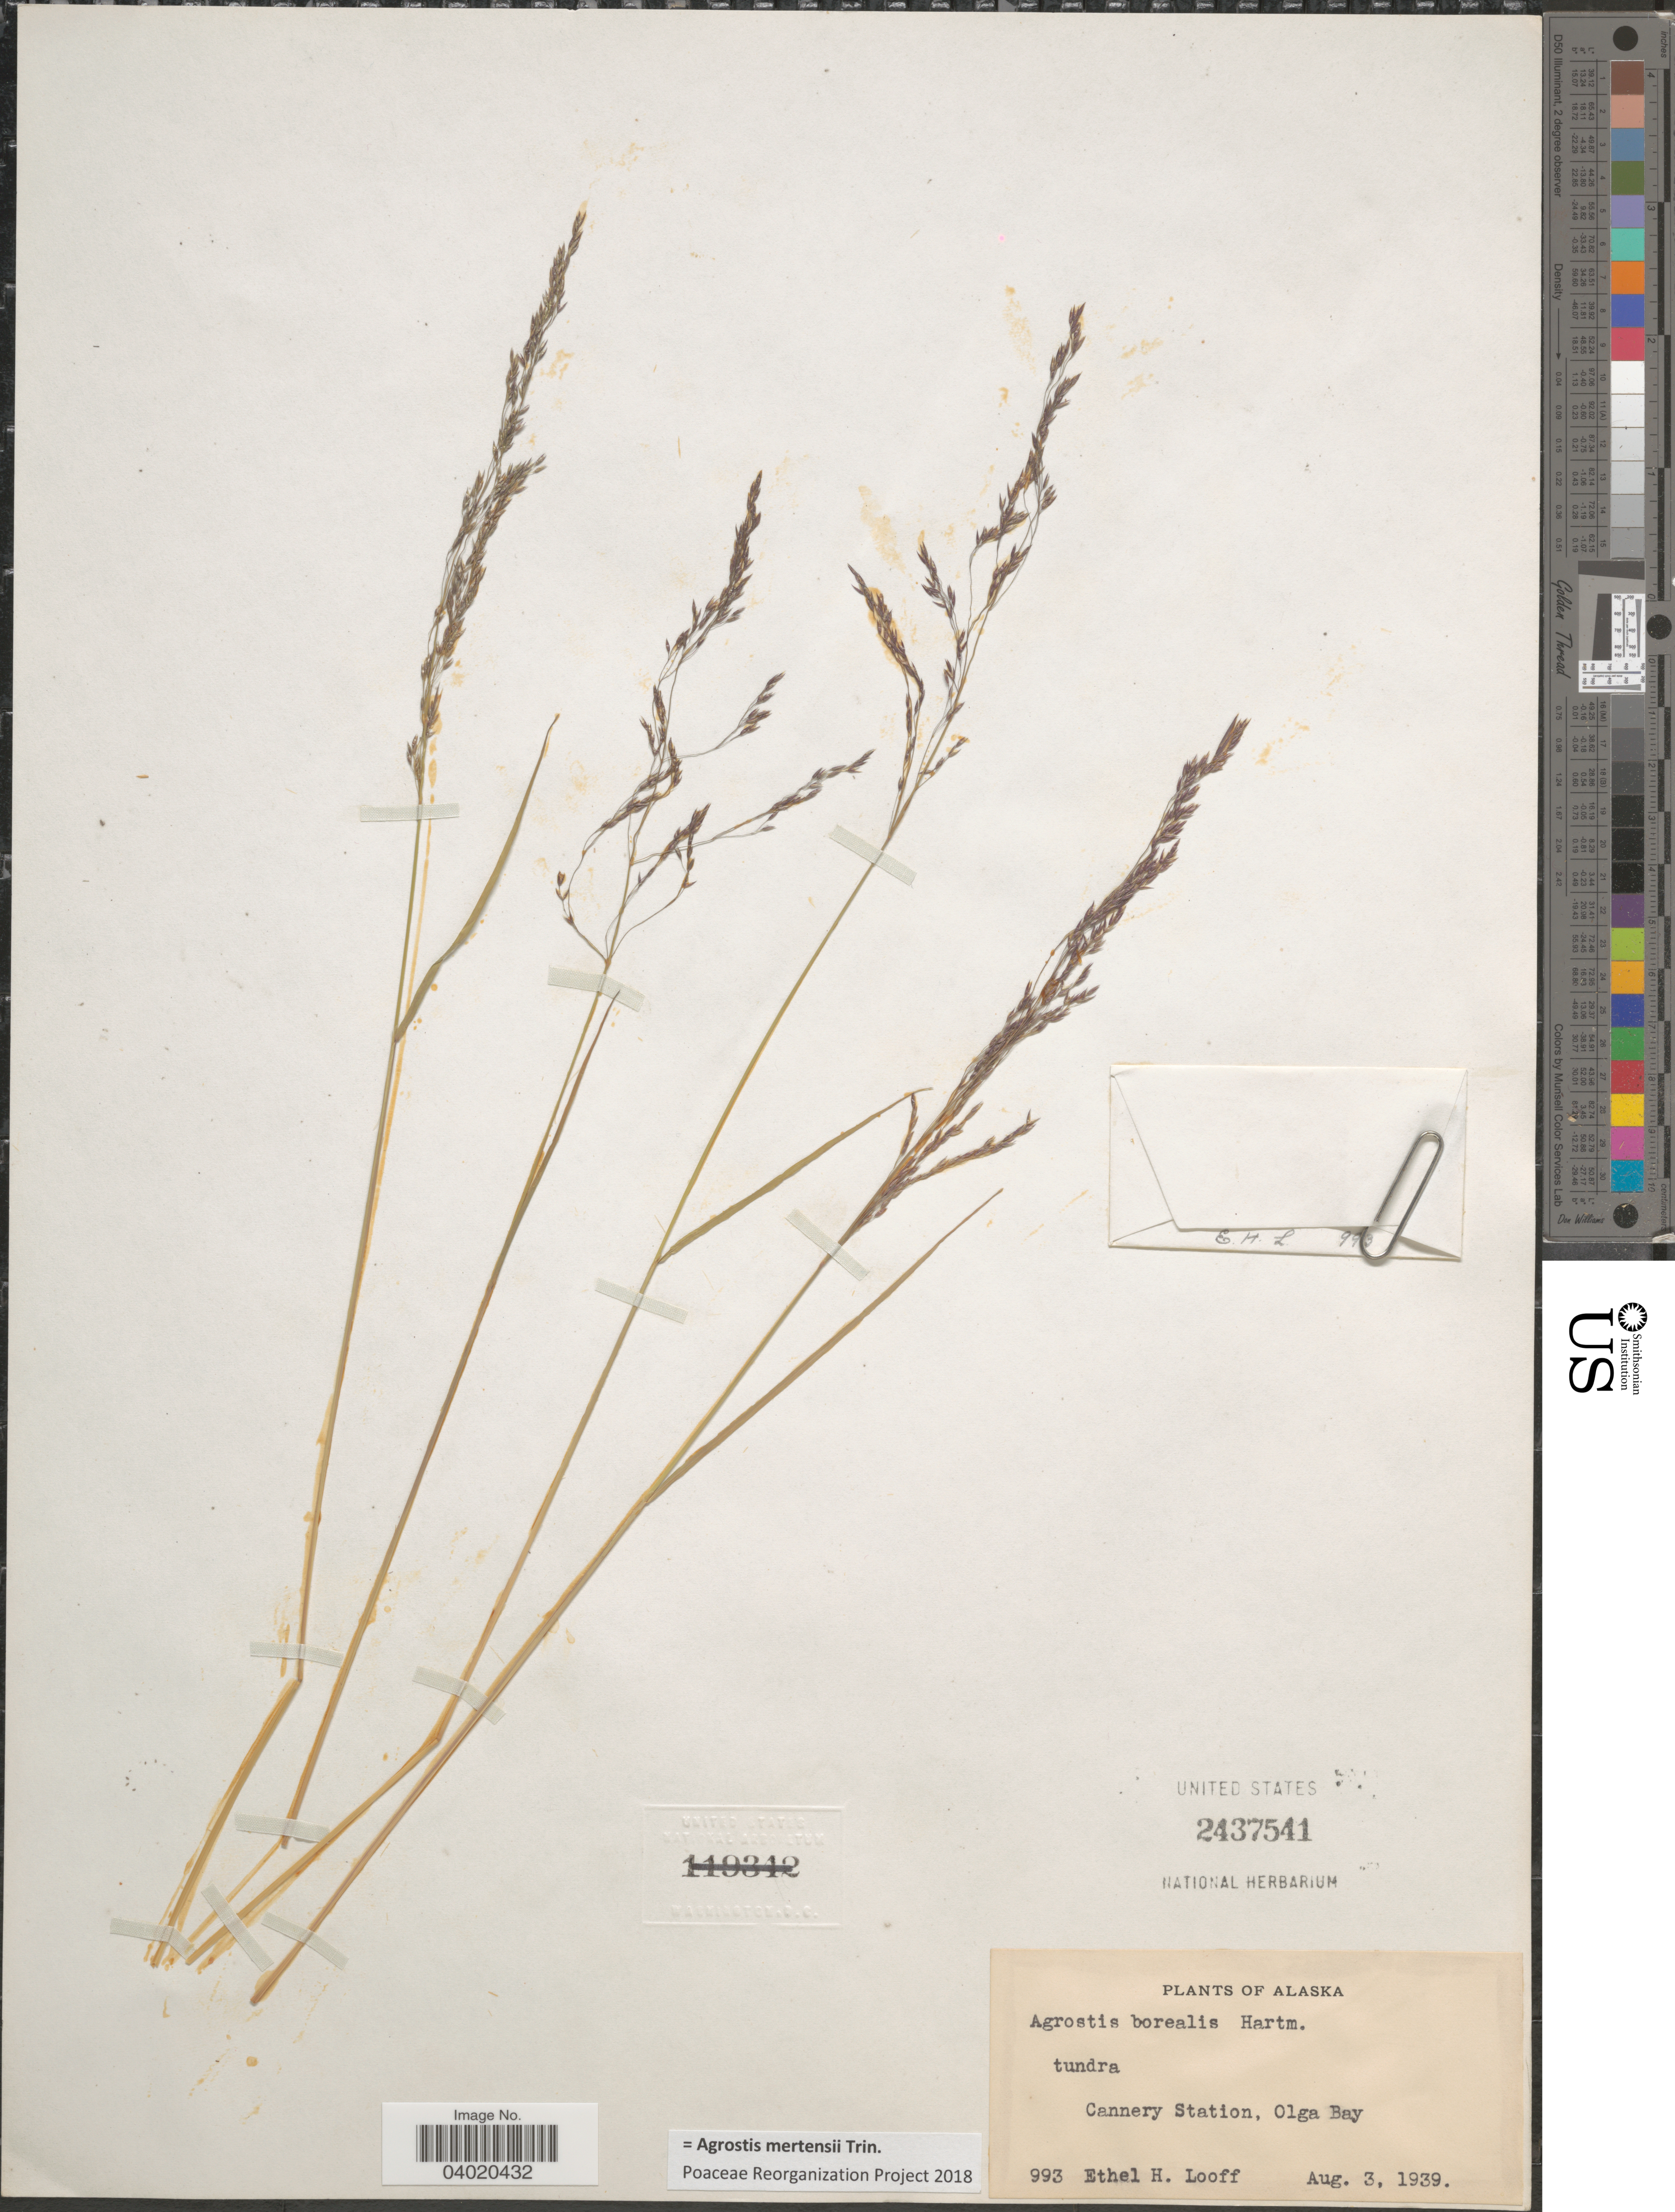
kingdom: Plantae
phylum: Tracheophyta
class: Liliopsida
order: Poales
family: Poaceae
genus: Agrostis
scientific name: Agrostis mertensii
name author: Trin.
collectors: E. Looff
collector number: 993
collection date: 1939-08-03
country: United States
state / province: Alaska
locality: Cannery Station, Olga Bay.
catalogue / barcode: US 2437541